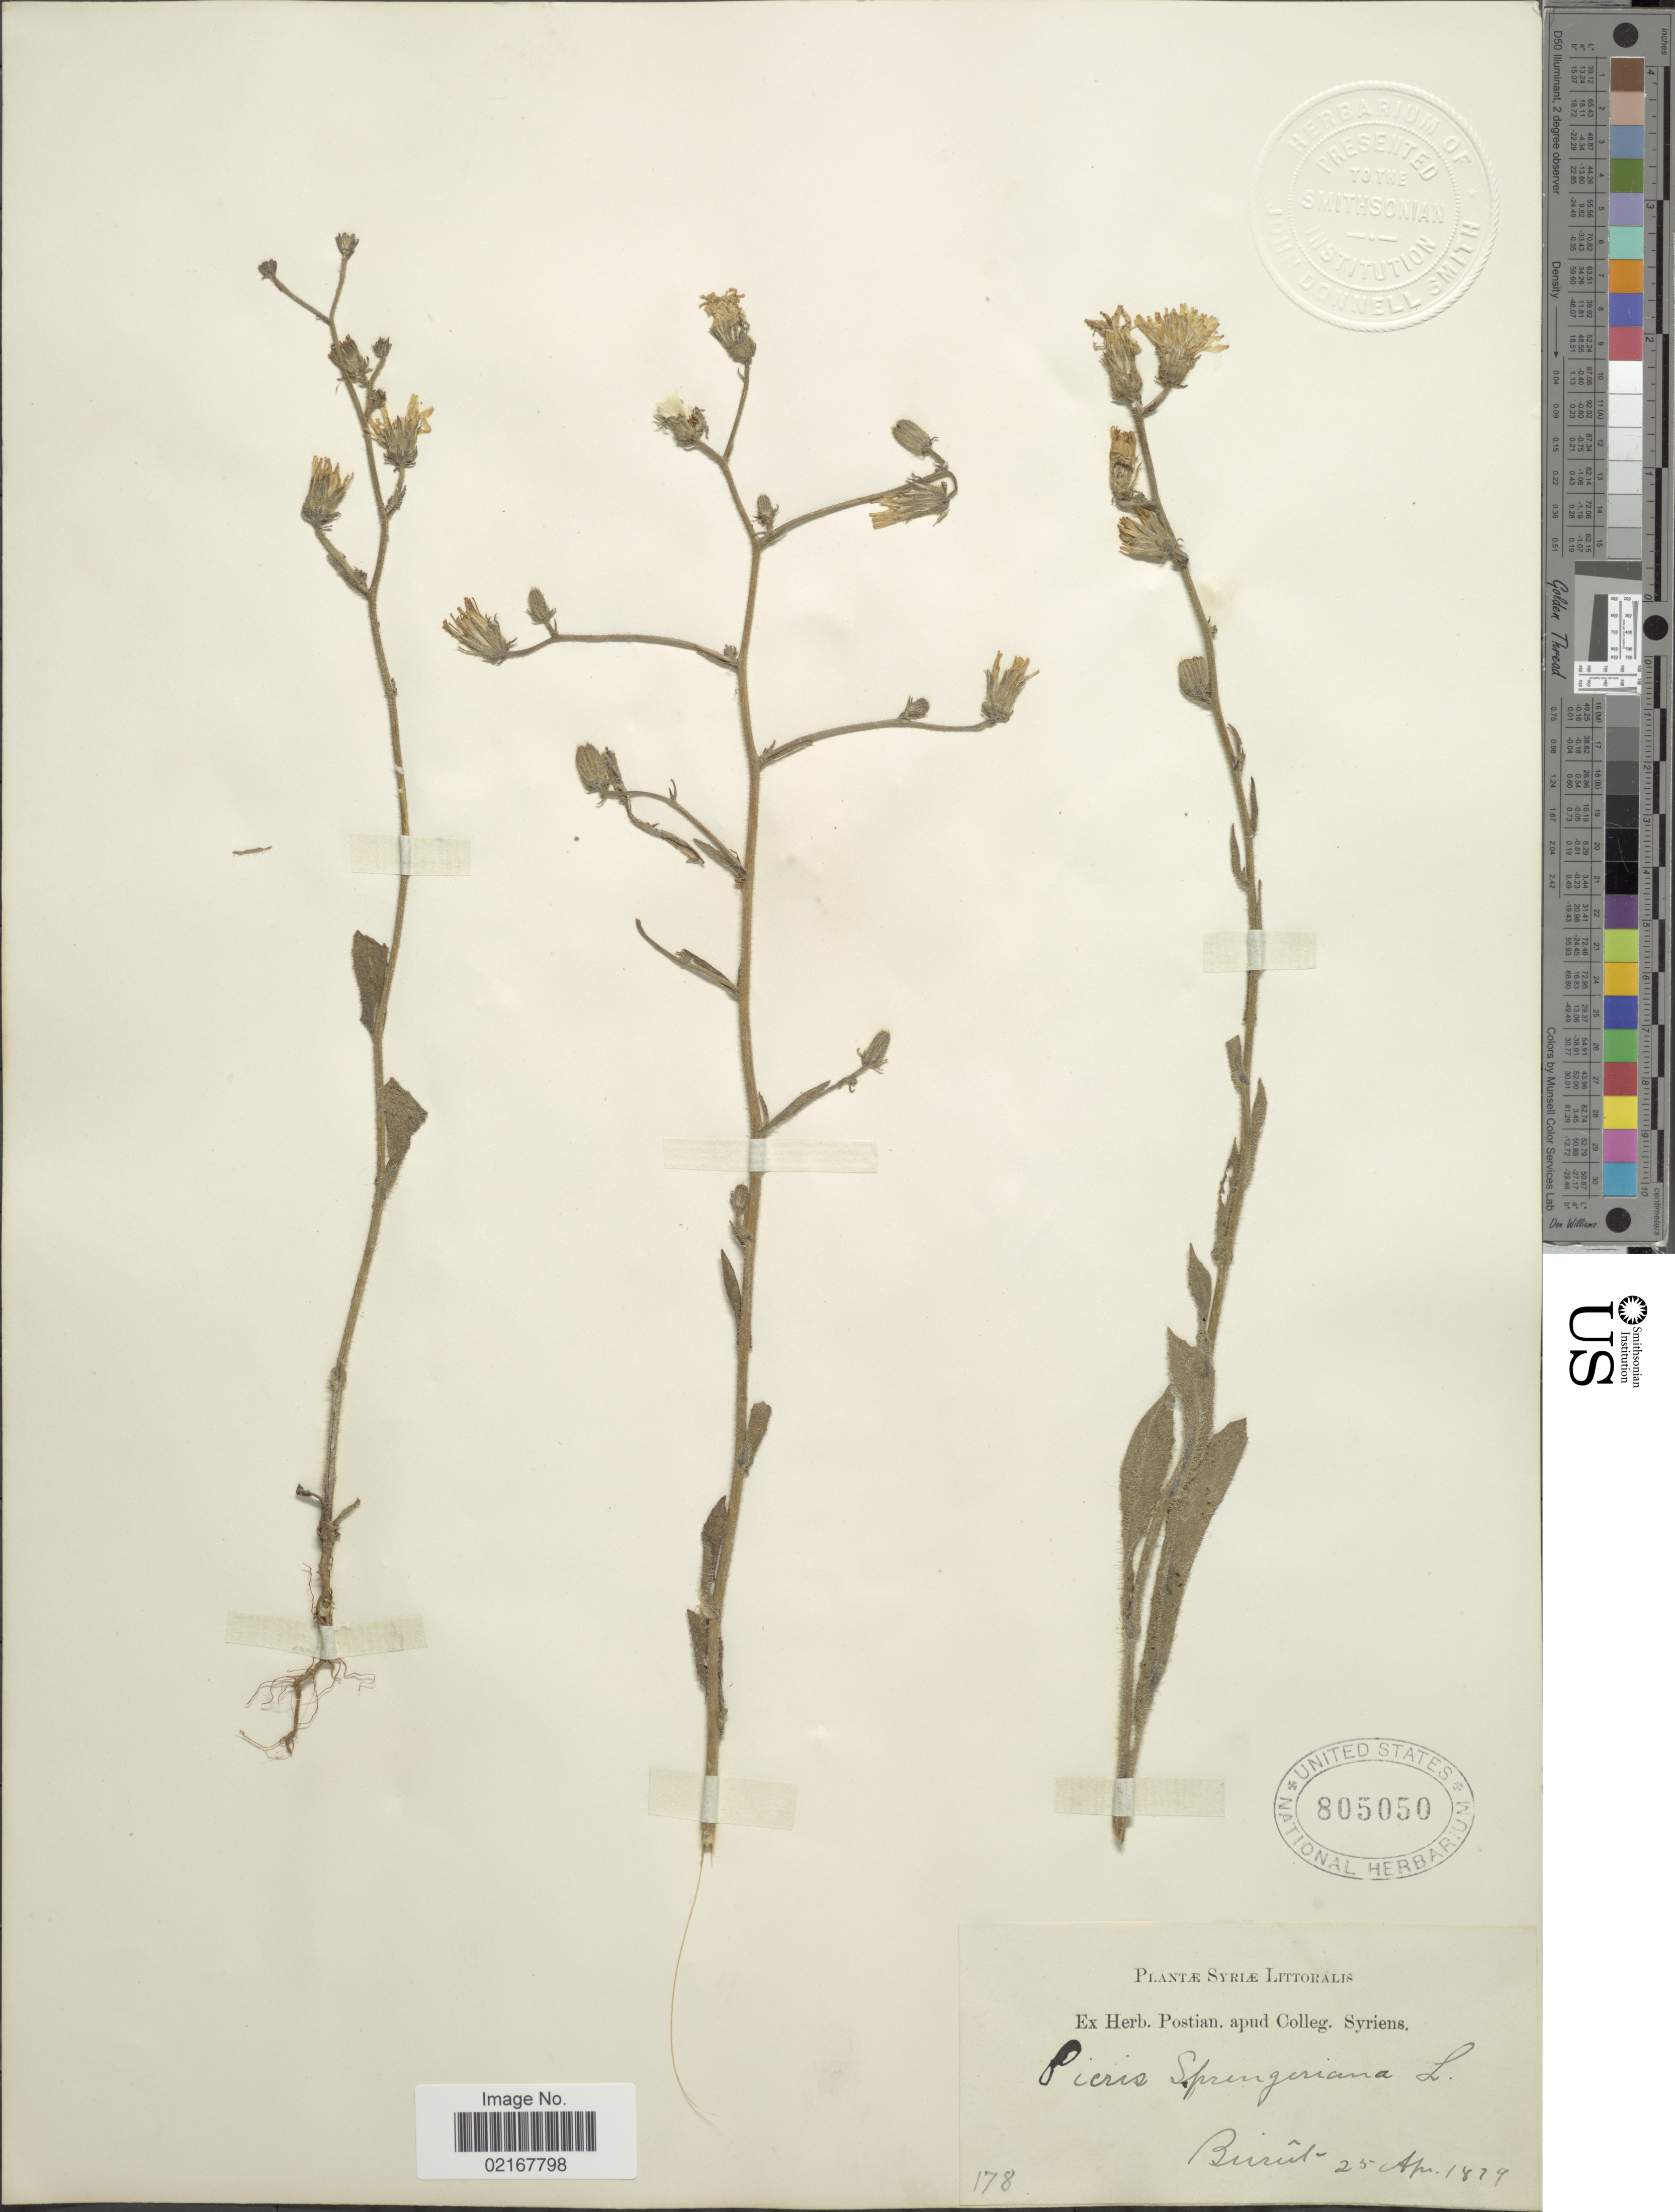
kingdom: Plantae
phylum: Tracheophyta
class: Magnoliopsida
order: Asterales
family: Asteraceae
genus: Crepis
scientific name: Crepis sprengeriana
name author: (L.) All.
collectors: ex herb. Postian. apud Colleg. Syriens. Protest. USE "Fannie P. A. Shepard" (10308853) AS PRIMARY COLLECTOR INSTEAD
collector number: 178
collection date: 1879-04-25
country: Syria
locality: Syriae Littoralis, Burut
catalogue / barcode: US 805050